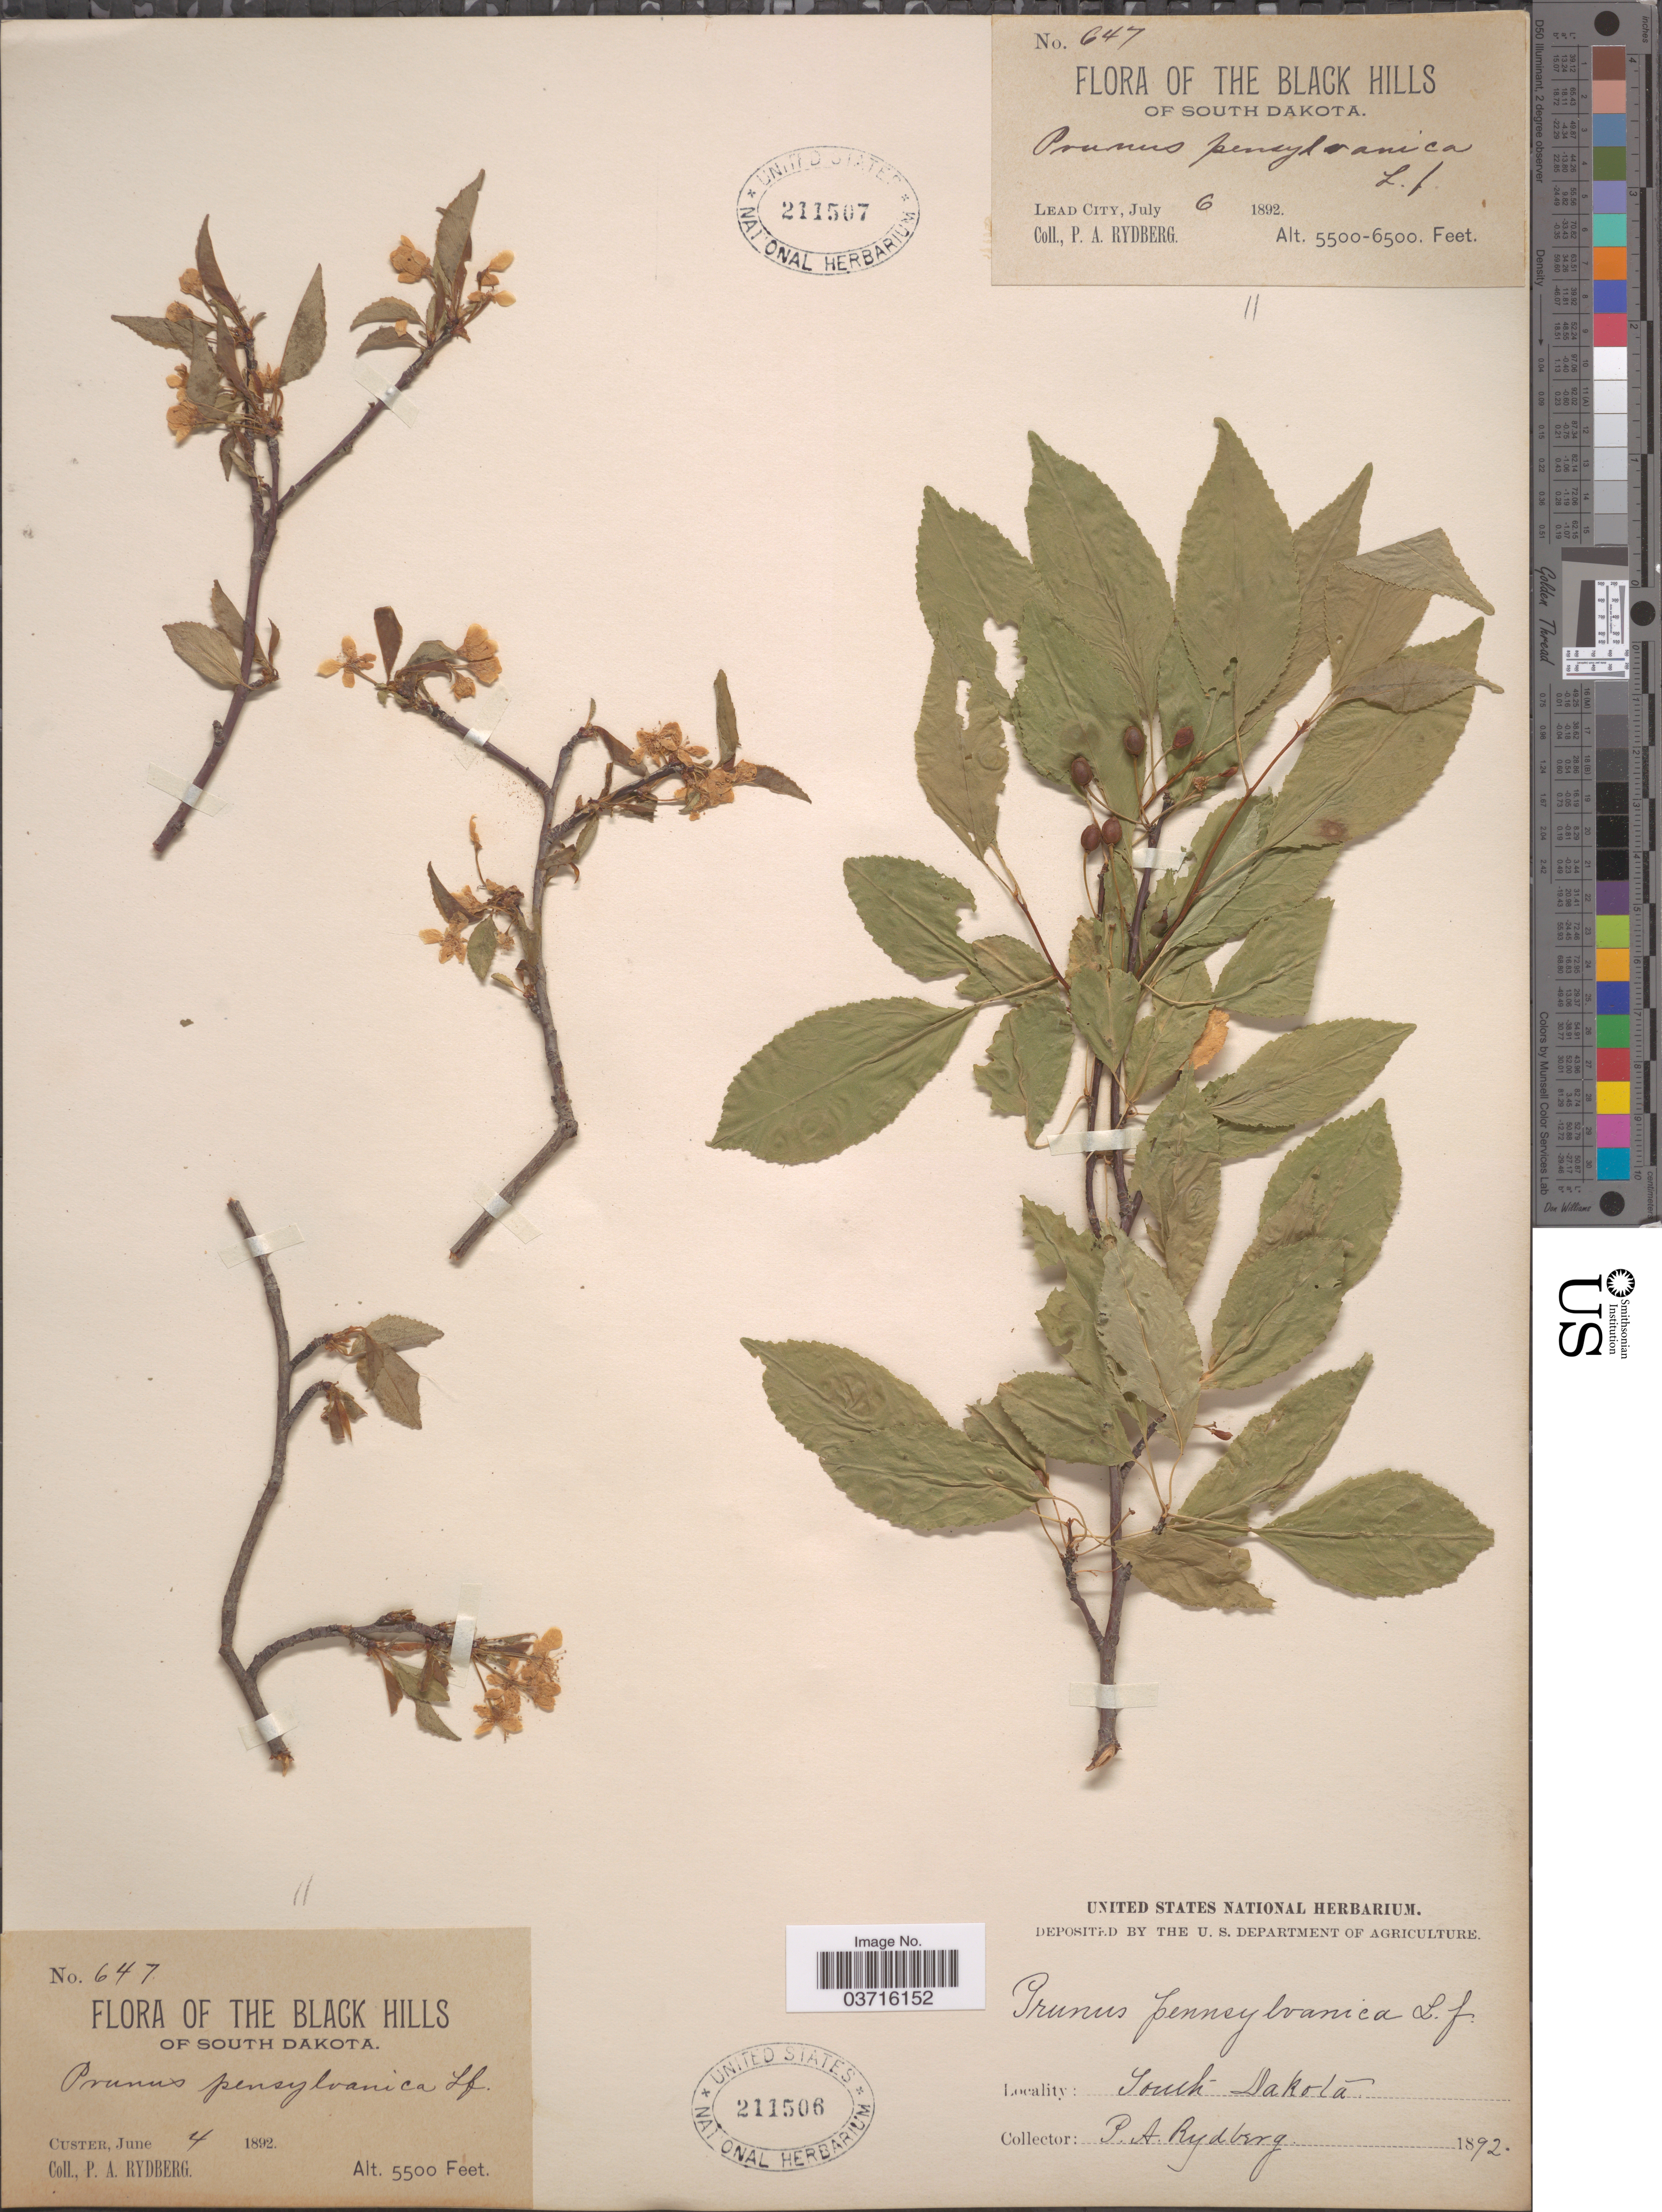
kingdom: Plantae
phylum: Tracheophyta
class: Magnoliopsida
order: Rosales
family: Rosaceae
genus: Prunus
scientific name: Prunus pensylvanica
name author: L. f.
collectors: P. A. Rydberg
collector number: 647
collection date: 1892-06-04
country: United States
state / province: South Dakota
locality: The Black Hills of South Dakota. Custer.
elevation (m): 1676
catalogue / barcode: US 211506